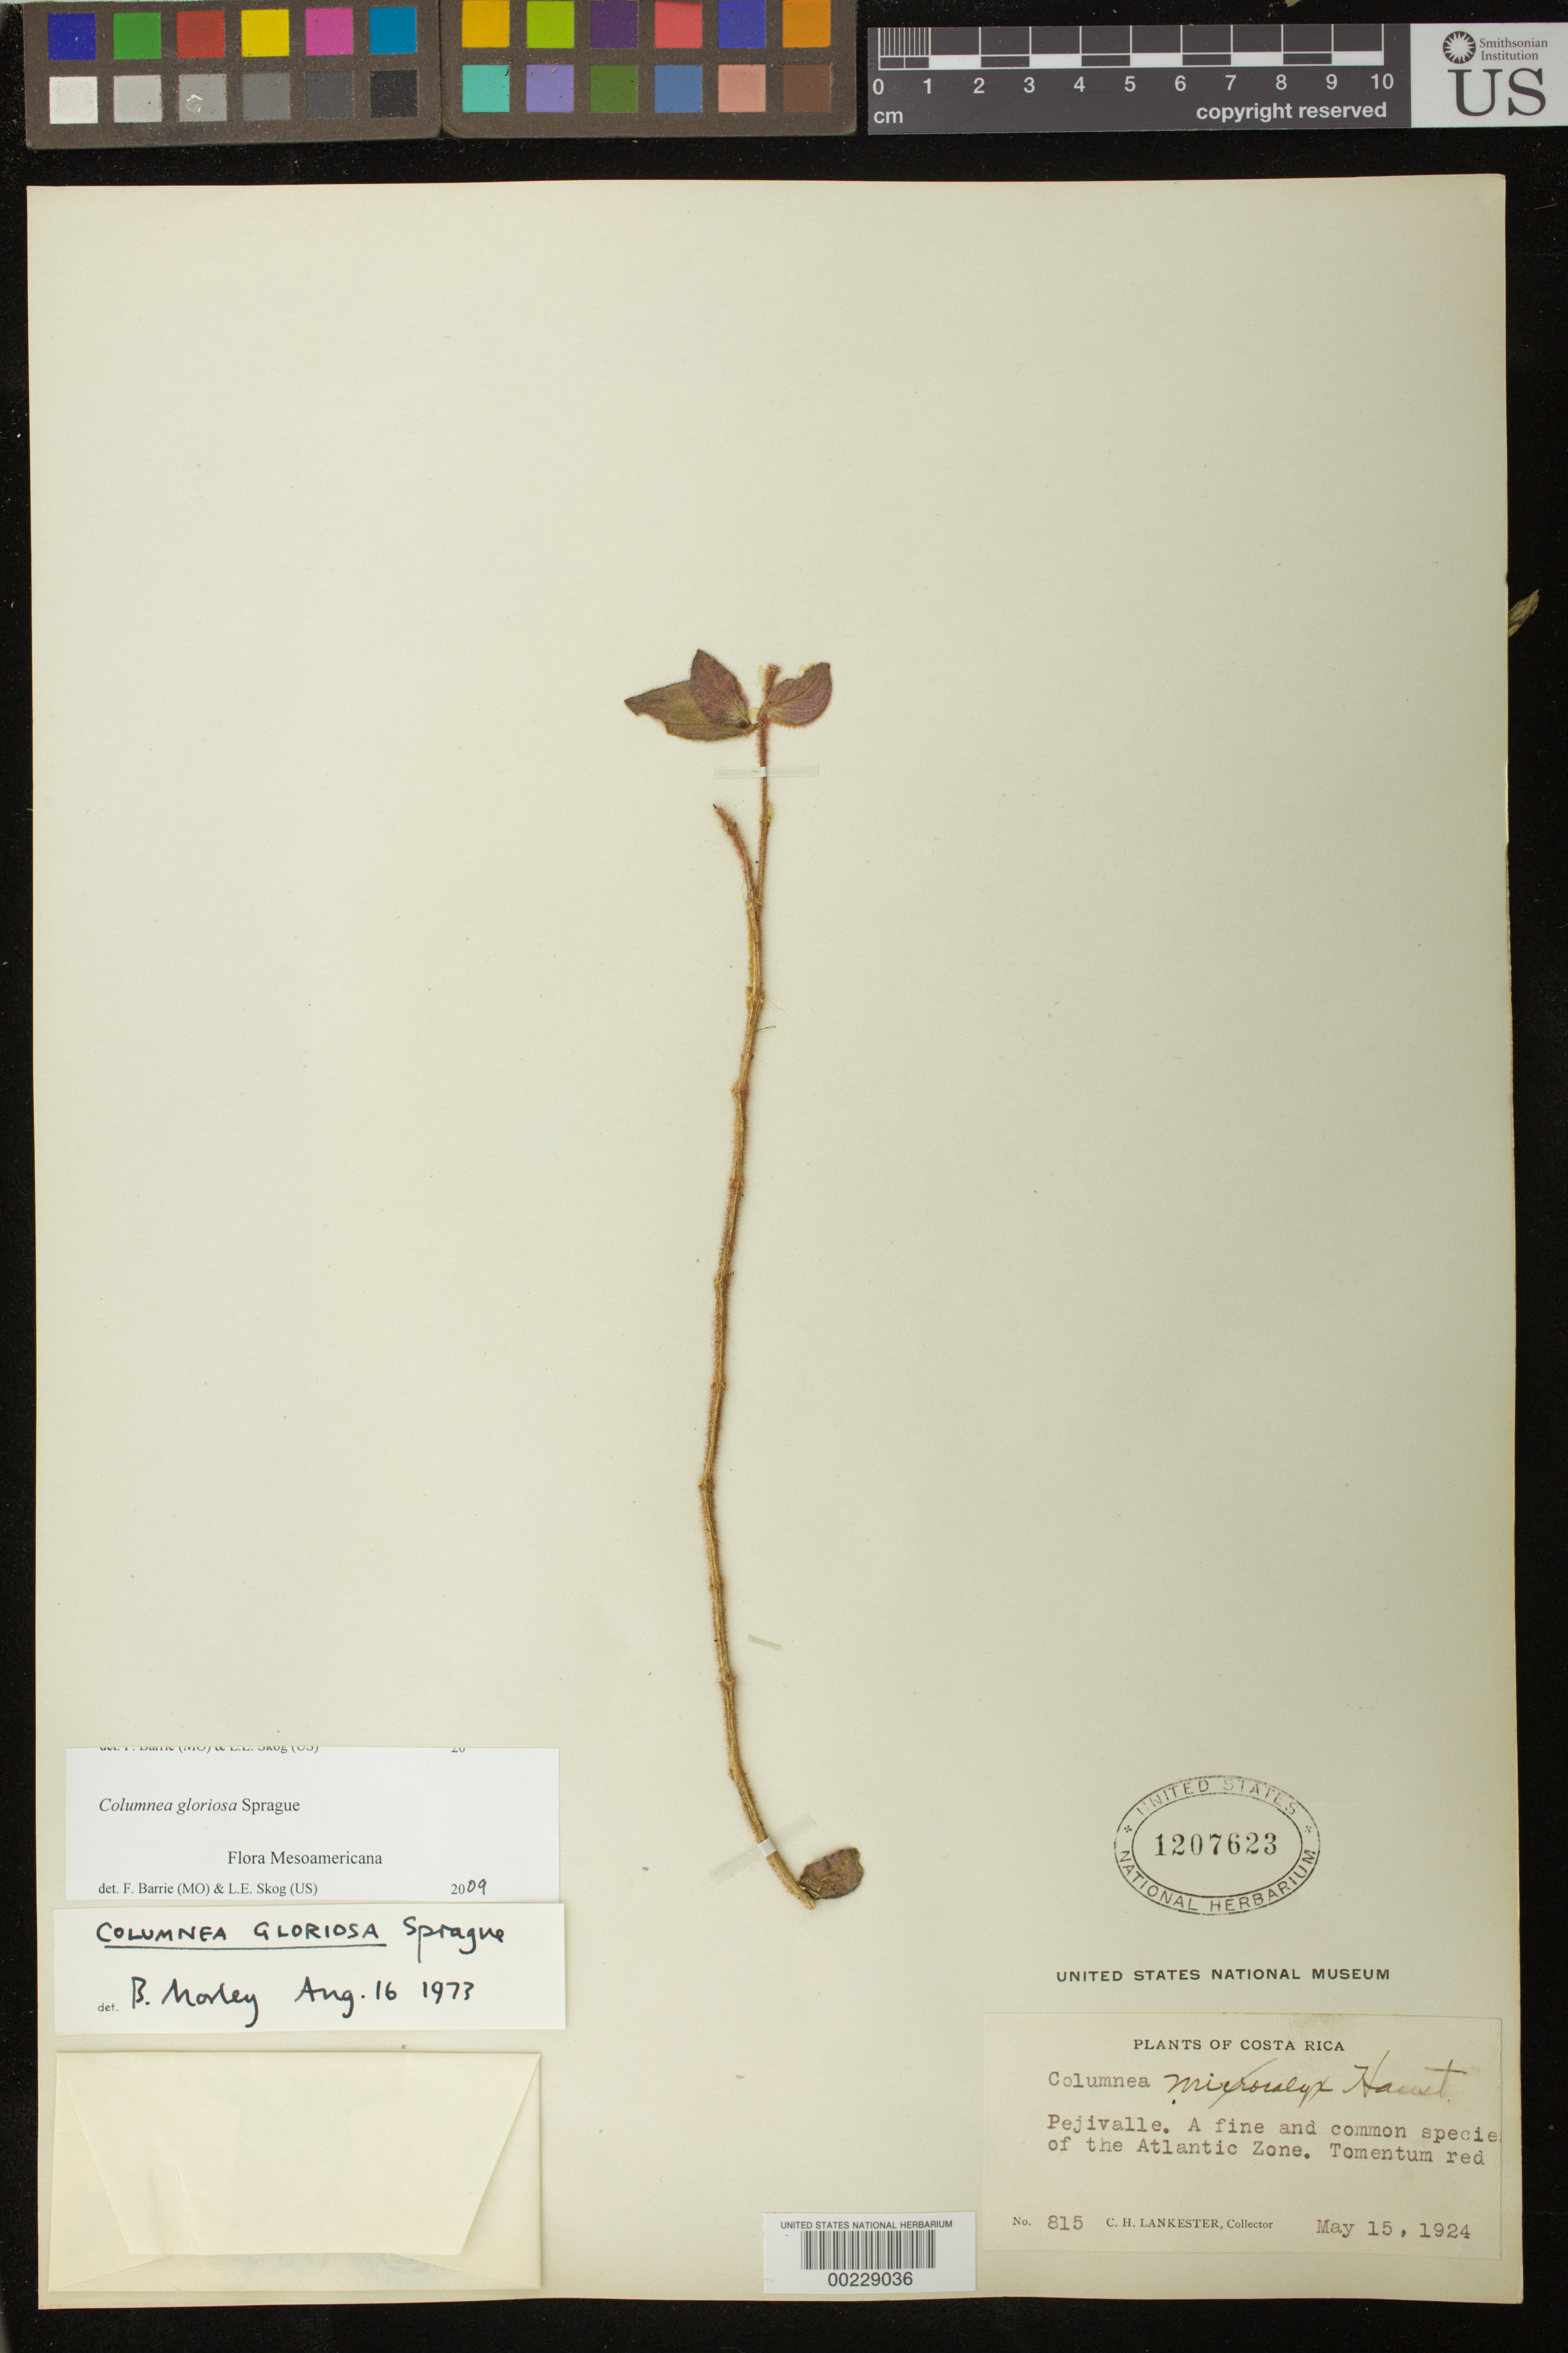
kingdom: Plantae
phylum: Tracheophyta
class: Magnoliopsida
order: Lamiales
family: Gesneriaceae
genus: Columnea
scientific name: Columnea gloriosa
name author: Sprague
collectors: C. H. Lankester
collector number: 815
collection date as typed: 15 May 1924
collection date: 1924-05-15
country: Costa Rica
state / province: Cartago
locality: Pejivalle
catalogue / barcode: US 1207623